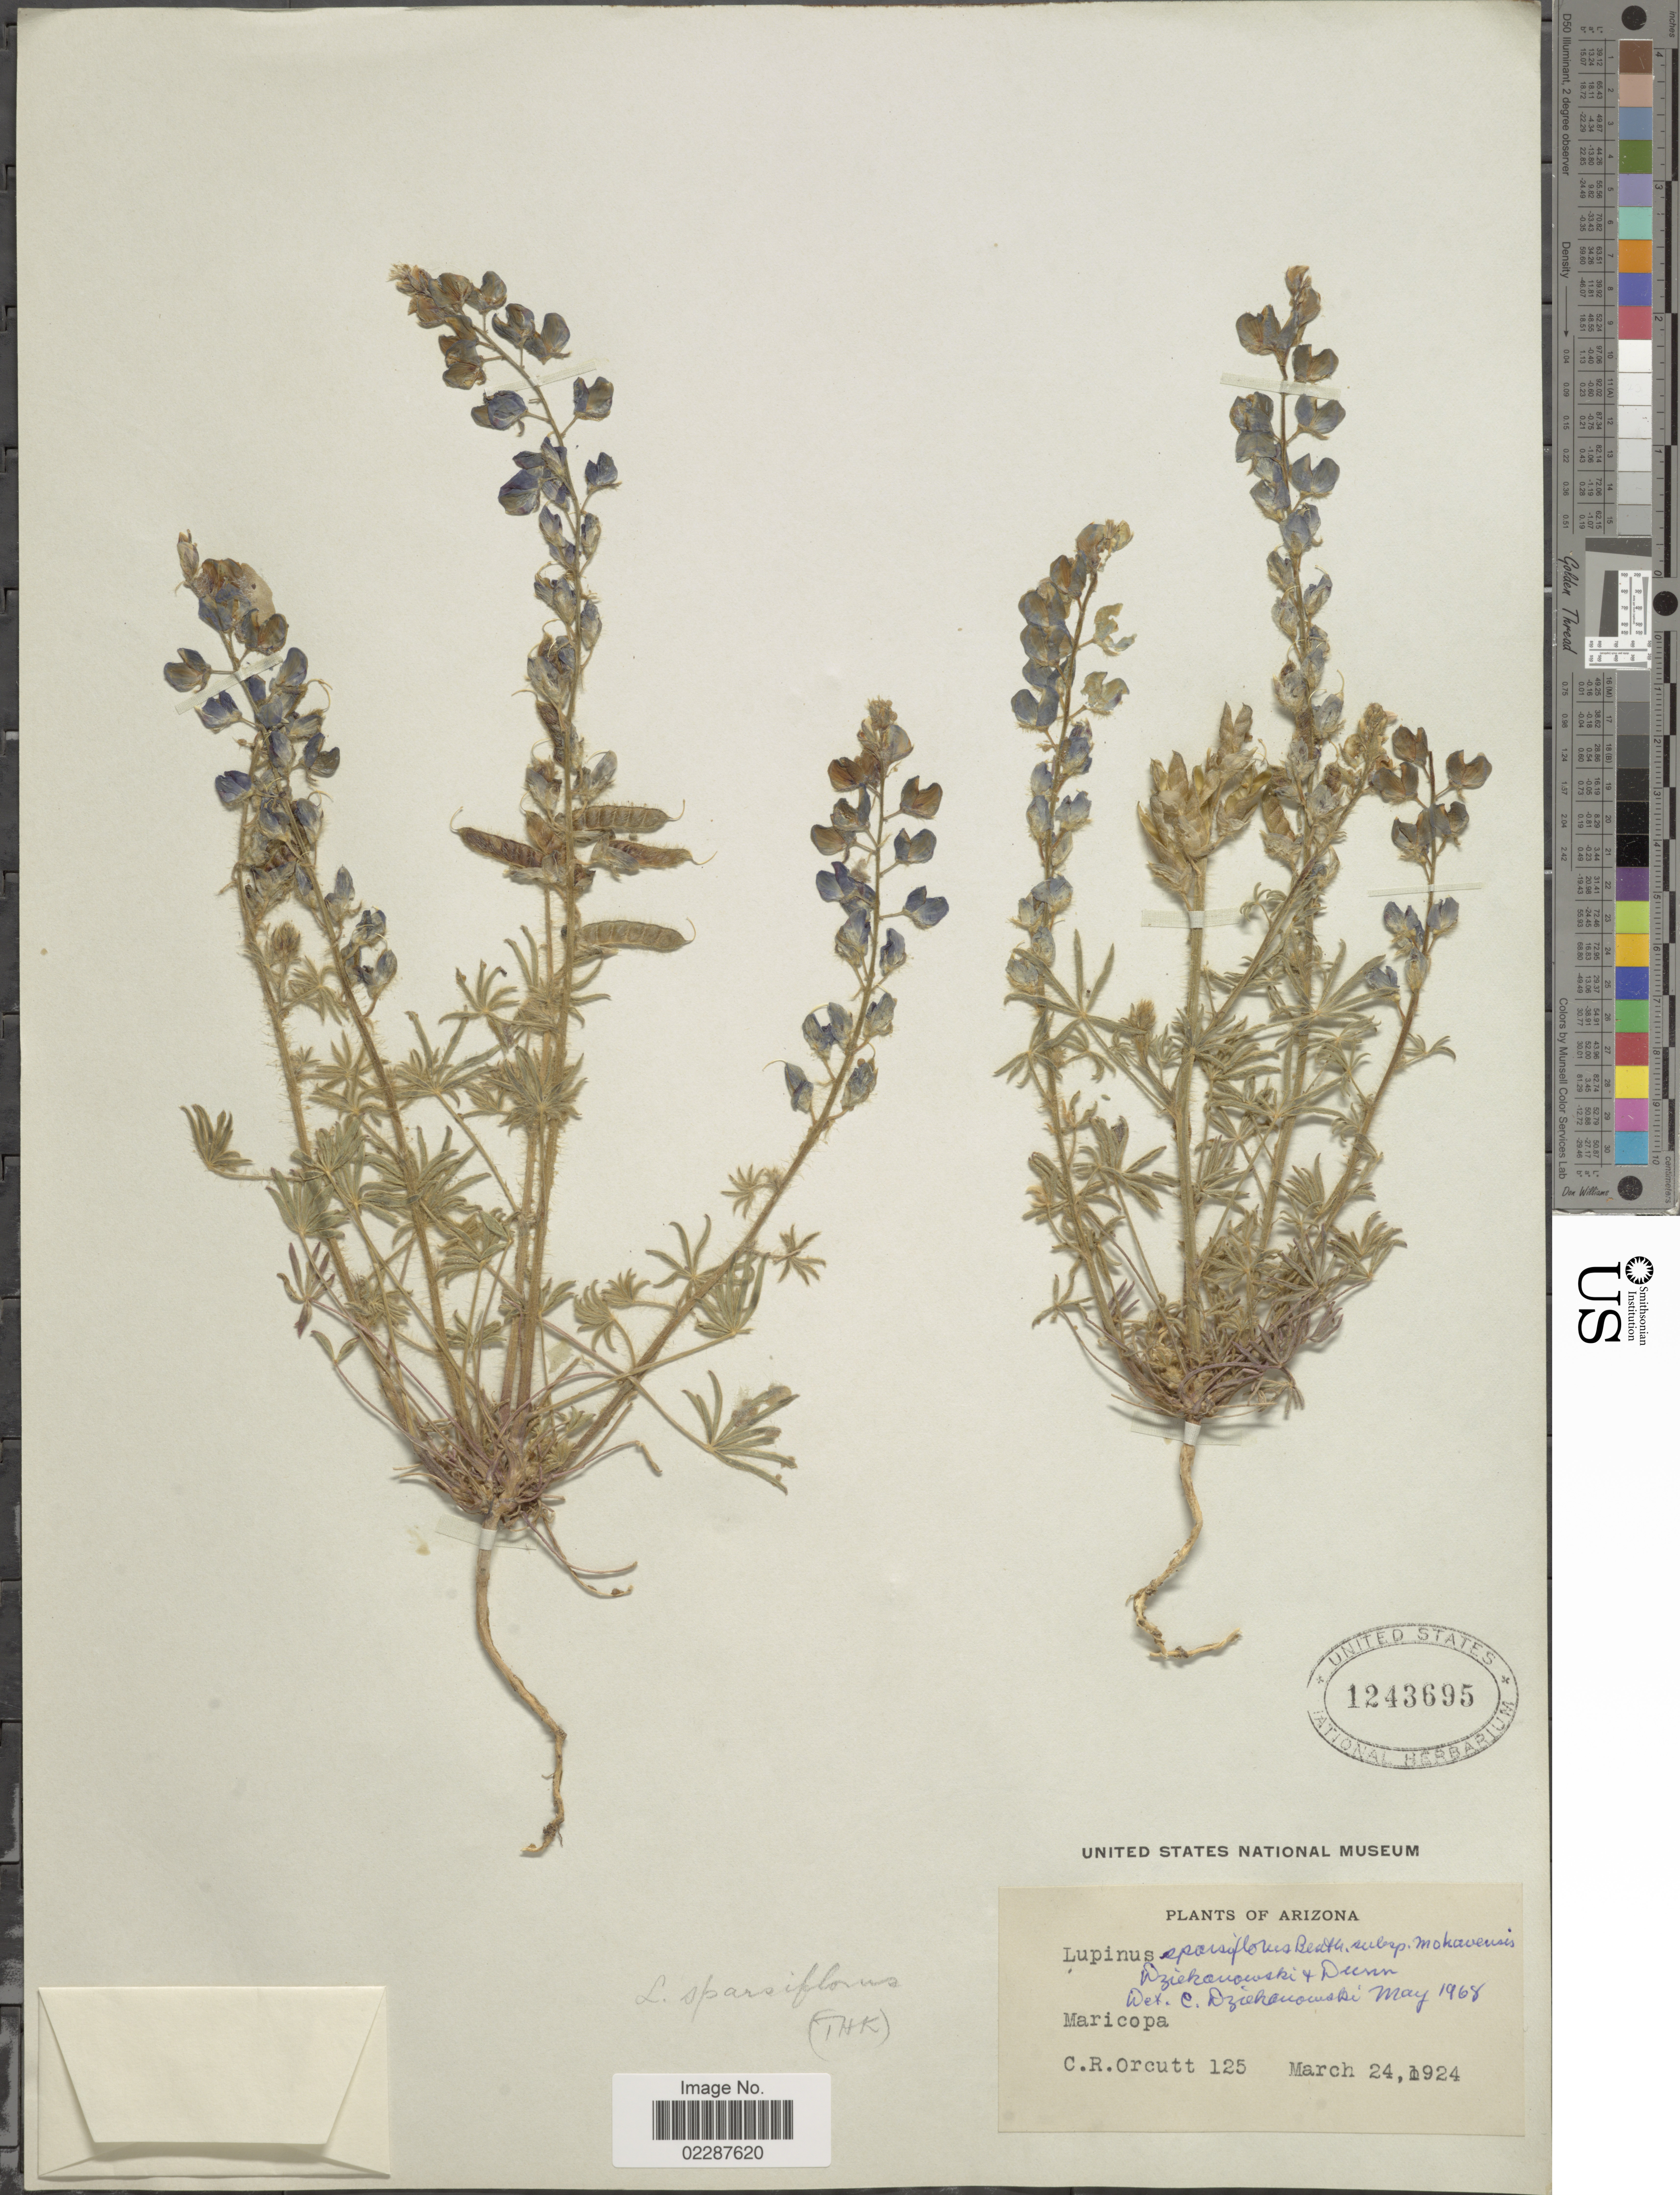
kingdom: Plantae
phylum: Tracheophyta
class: Magnoliopsida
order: Fabales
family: Fabaceae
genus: Lupinus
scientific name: Lupinus sparsiflorus subsp. mohavensis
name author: Dziekanowski & D.B. Dunn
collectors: C. R. Orcutt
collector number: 125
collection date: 1924-03-24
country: United States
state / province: Arizona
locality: Maricopa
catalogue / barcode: US 1243695